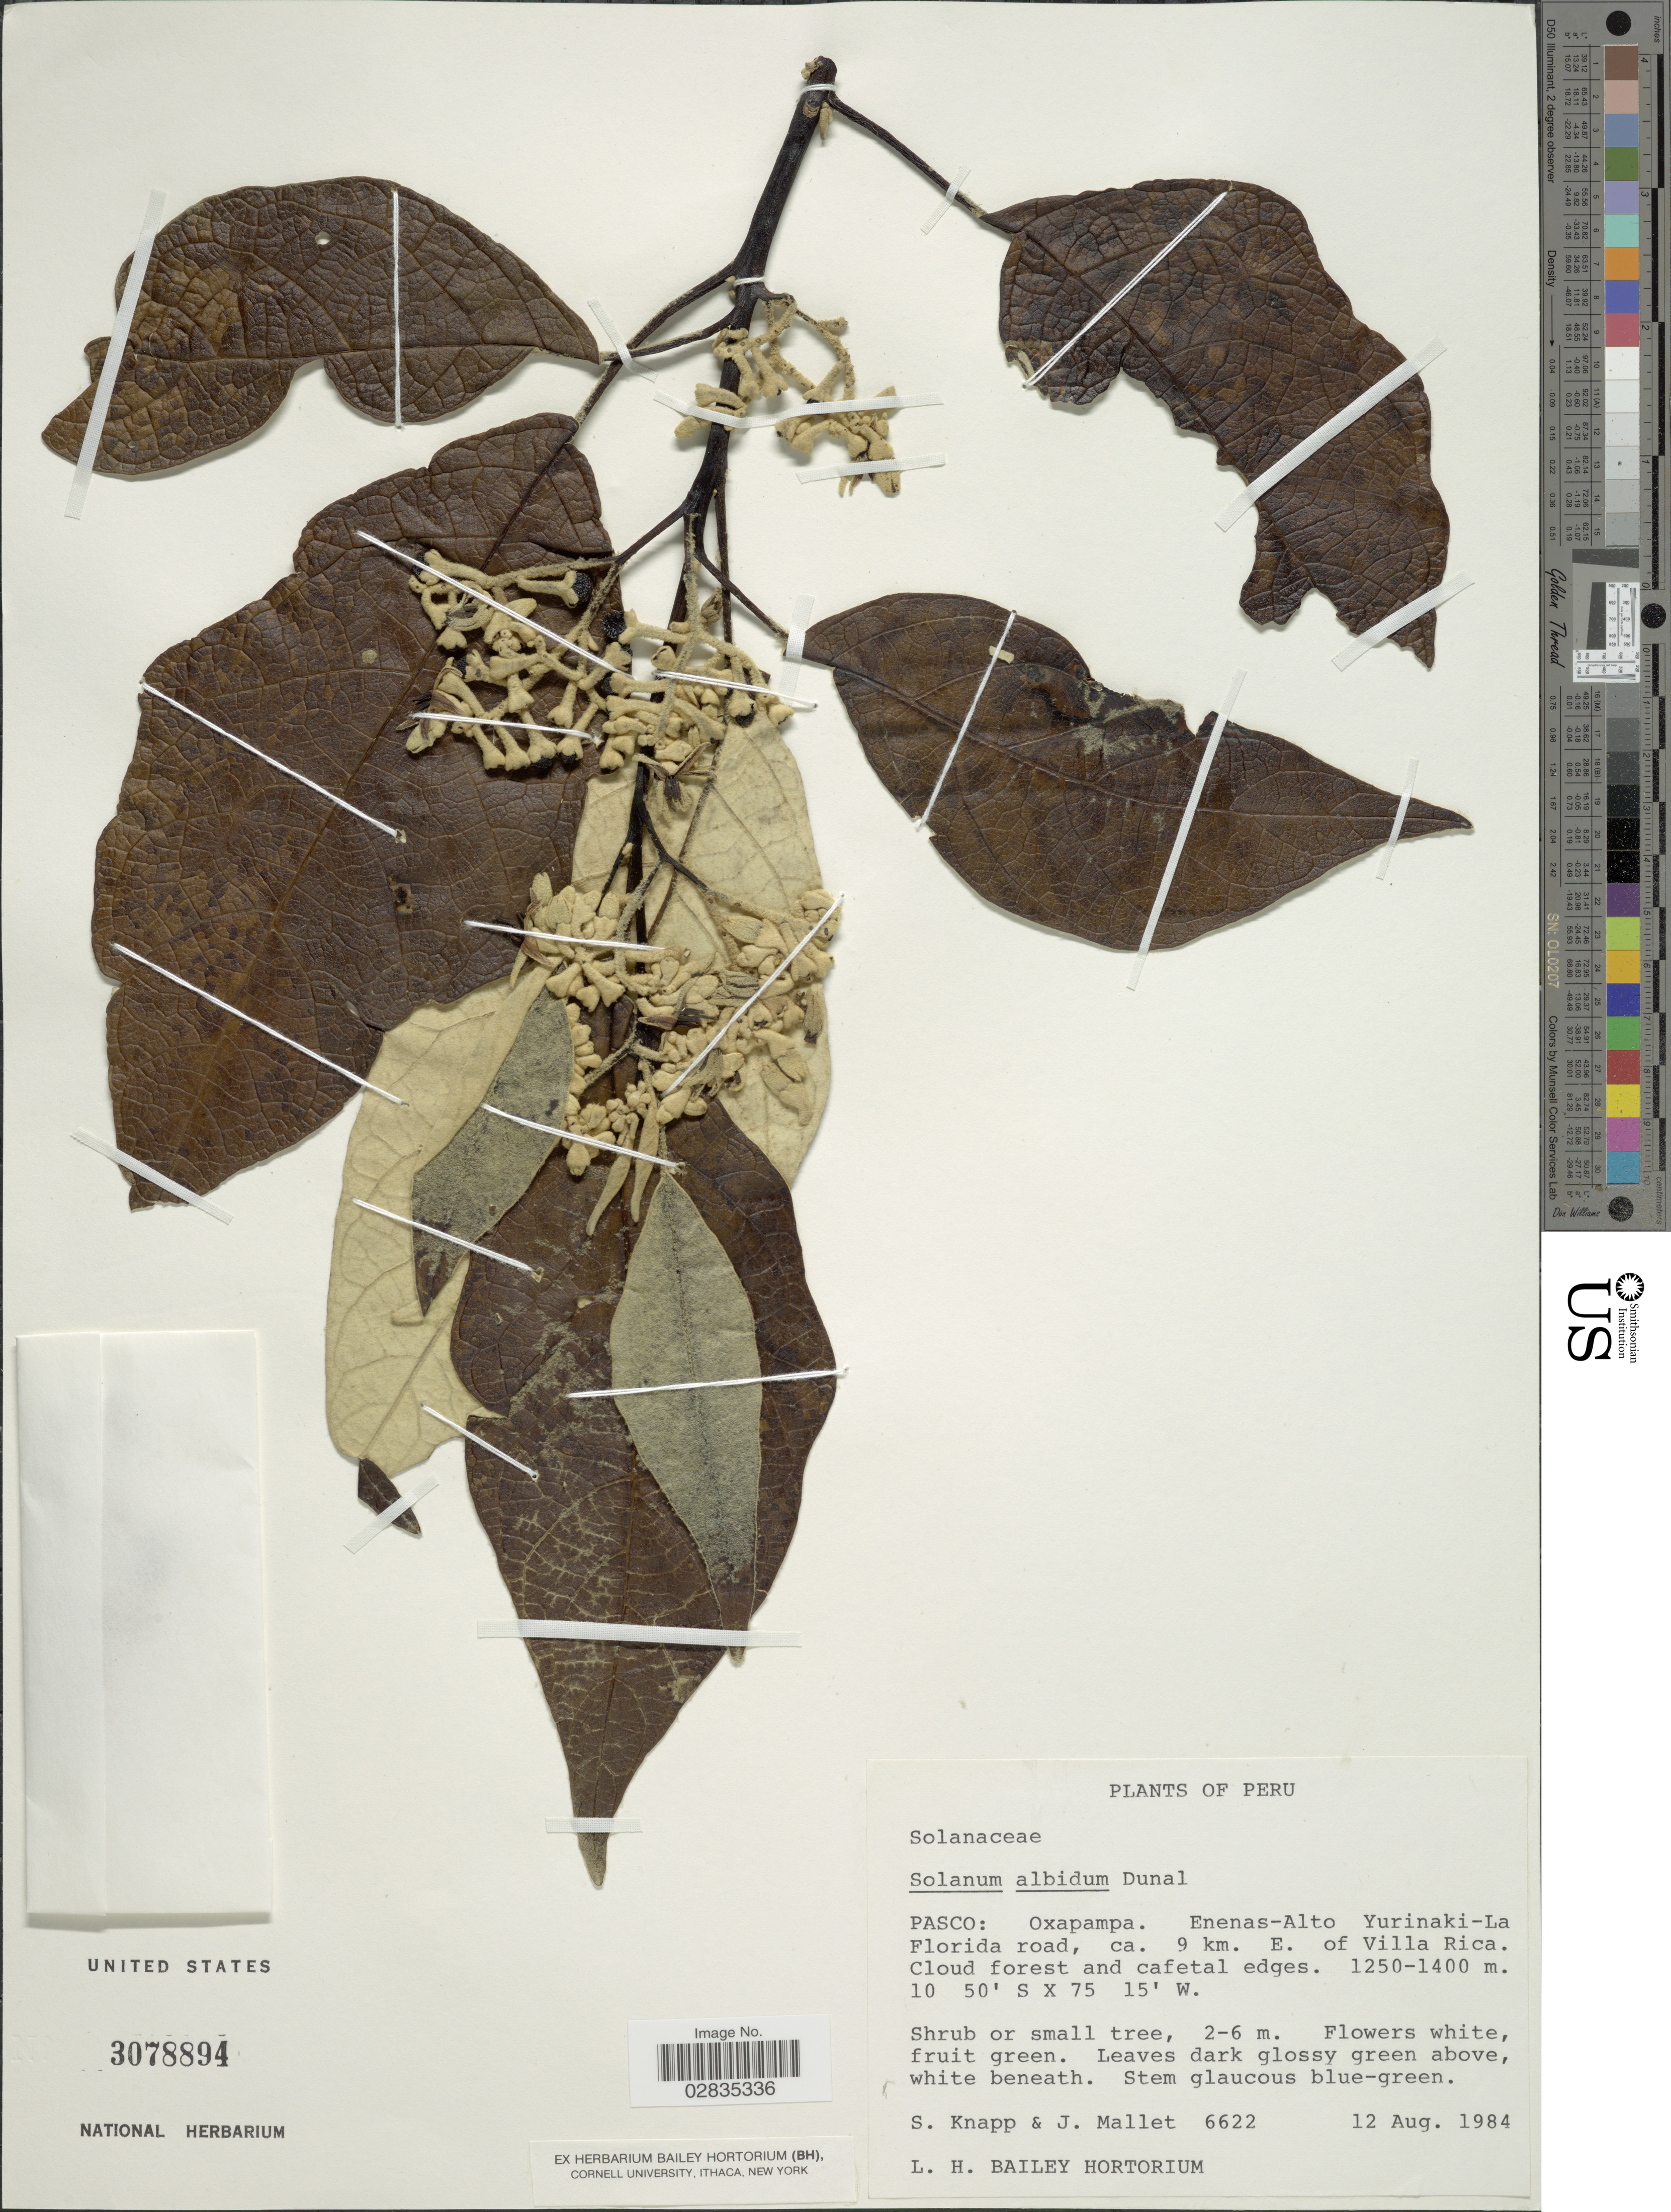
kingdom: Plantae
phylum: Tracheophyta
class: Magnoliopsida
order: Solanales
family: Solanaceae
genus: Solanum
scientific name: Solanum albidum var. albidum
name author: Dunal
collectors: S. Knapp & J. Mallet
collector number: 6622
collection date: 1984-08-12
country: Peru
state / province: Pasco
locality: Oxapampa. Enenas-Alto Yurinaki-La Florida road, ca. 9 km. E. of Villa Rica.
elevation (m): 1250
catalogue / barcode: US 3078894